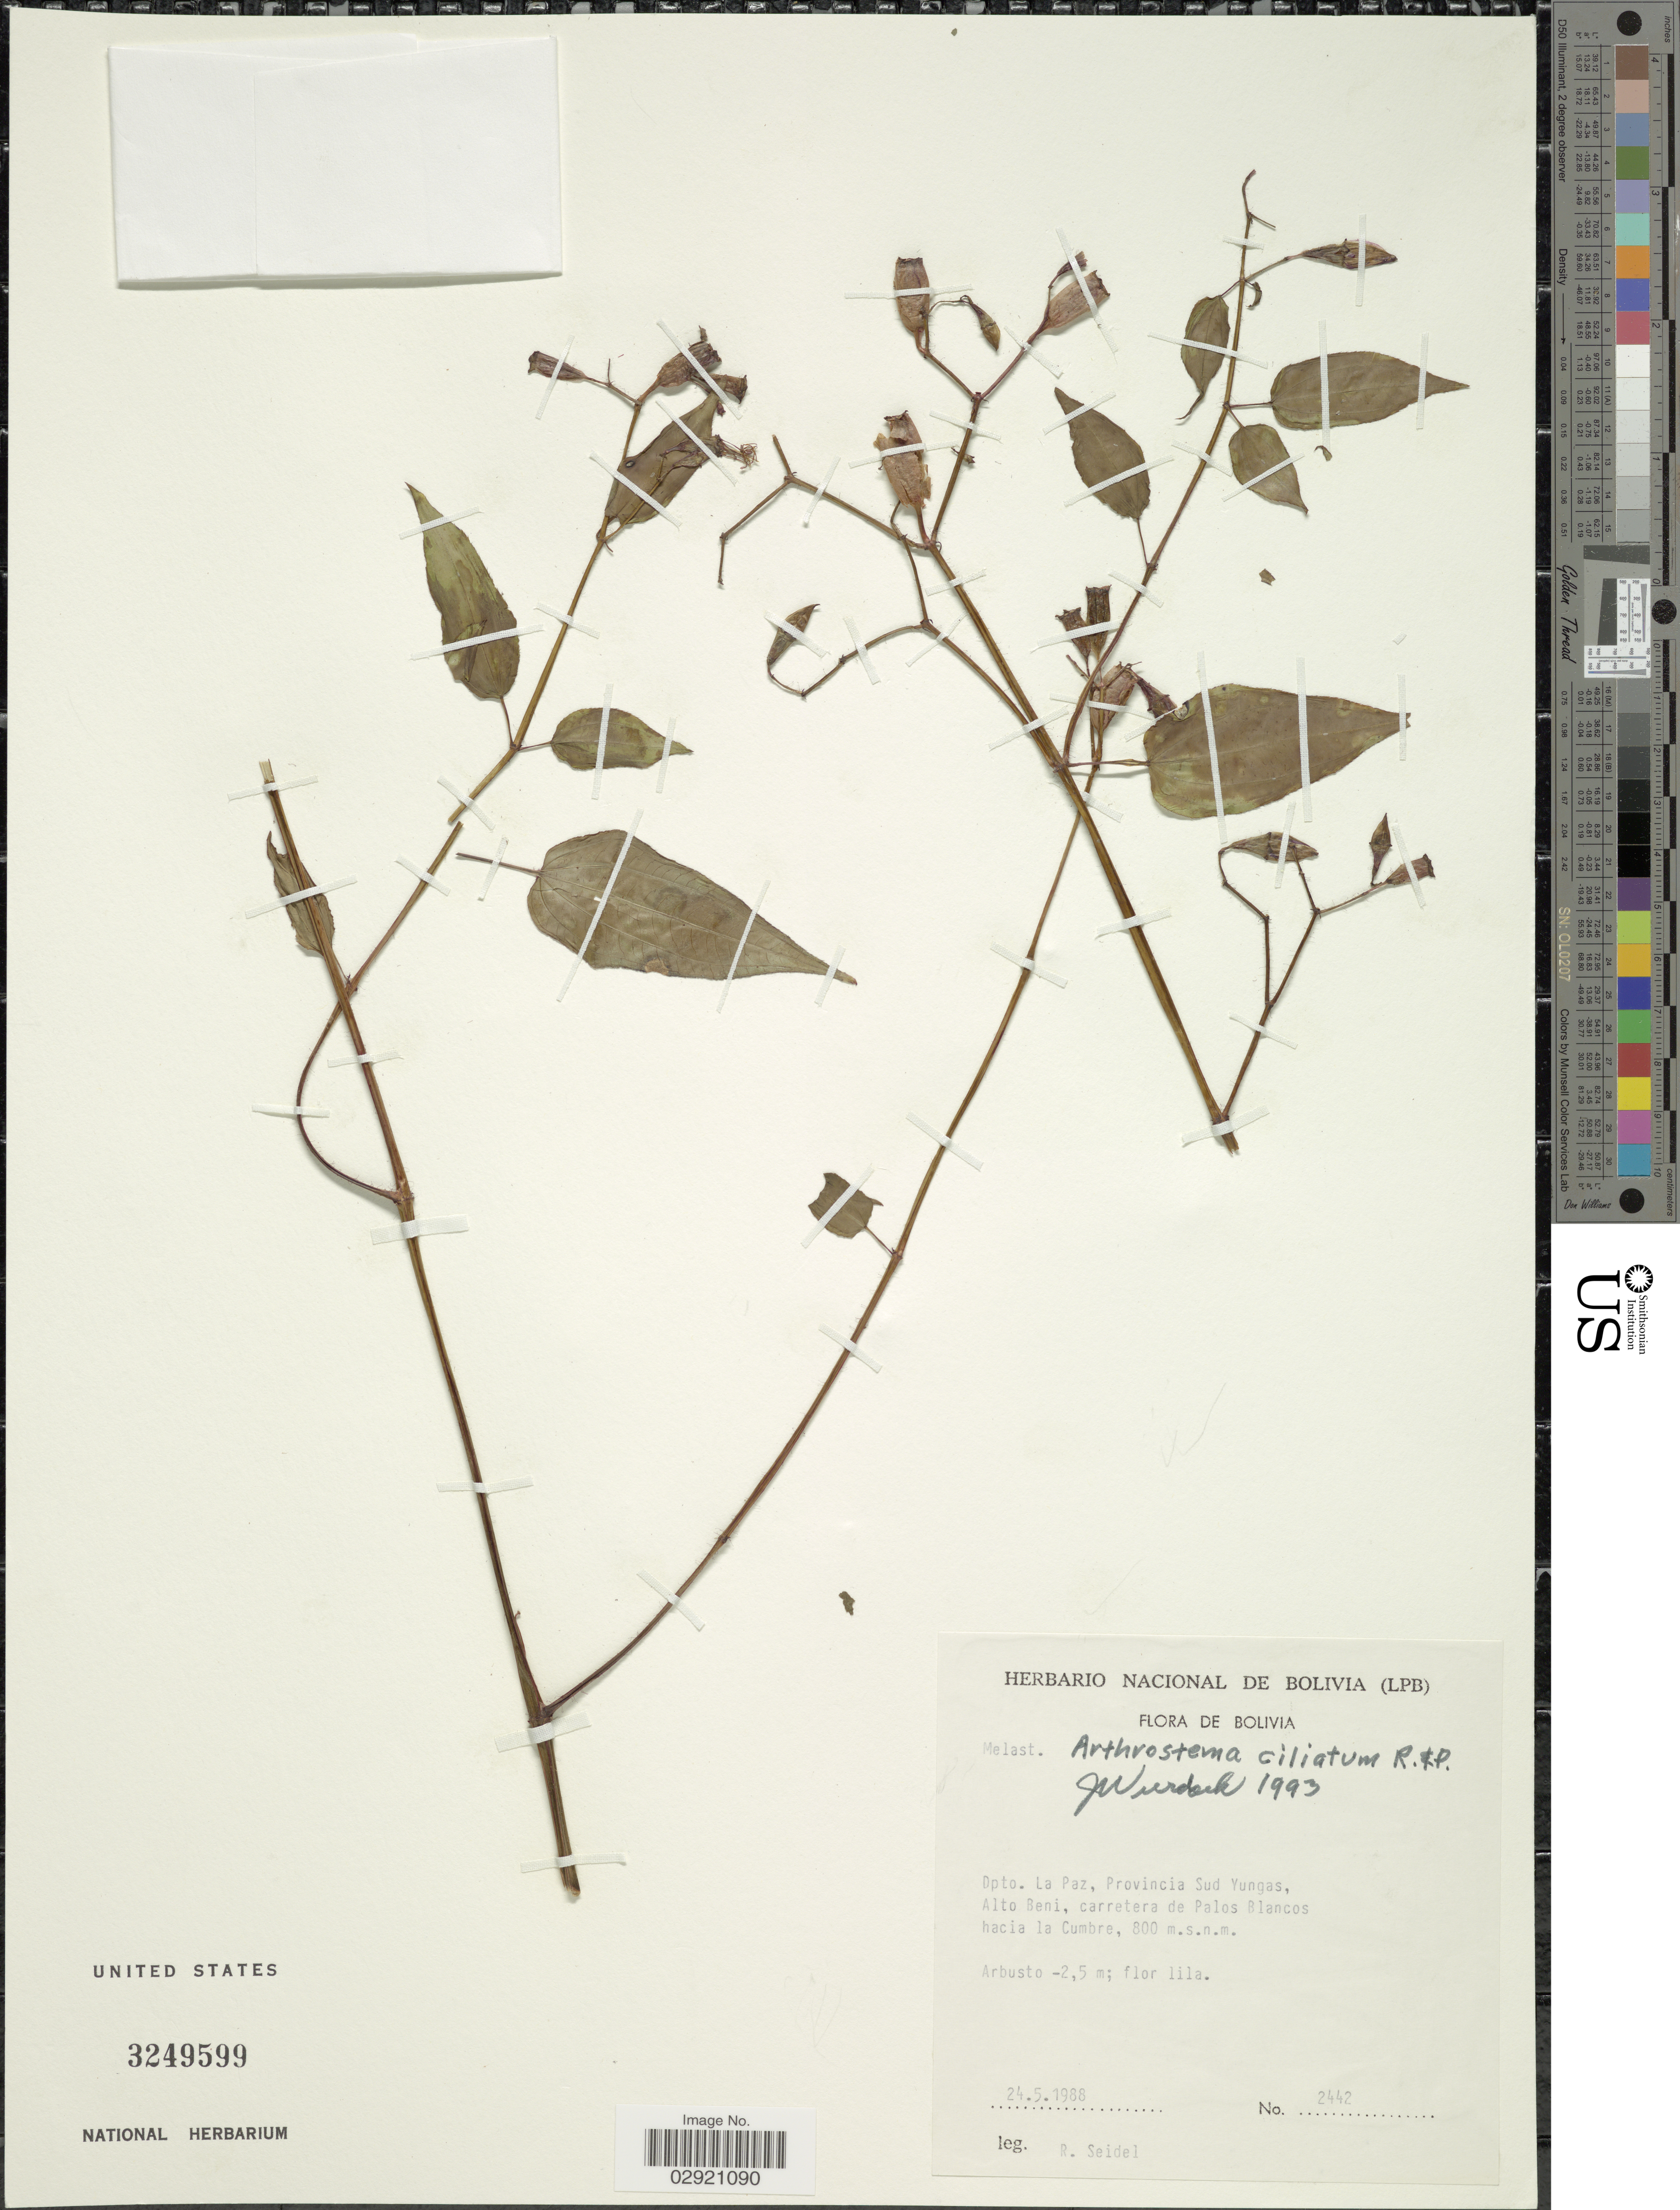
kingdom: Plantae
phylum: Tracheophyta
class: Magnoliopsida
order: Myrtales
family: Melastomataceae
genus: Arthrostemma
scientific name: Arthrostemma ciliatum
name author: Pav. ex D. Don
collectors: R. Seidel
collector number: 2442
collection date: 1988-05-24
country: Bolivia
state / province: La Paz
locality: Dpto. La Paz, Provincia Sud Yungas, Alto Beni, carretera de Palos Blancos hacia la Cumbre.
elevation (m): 800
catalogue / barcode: US 3249599